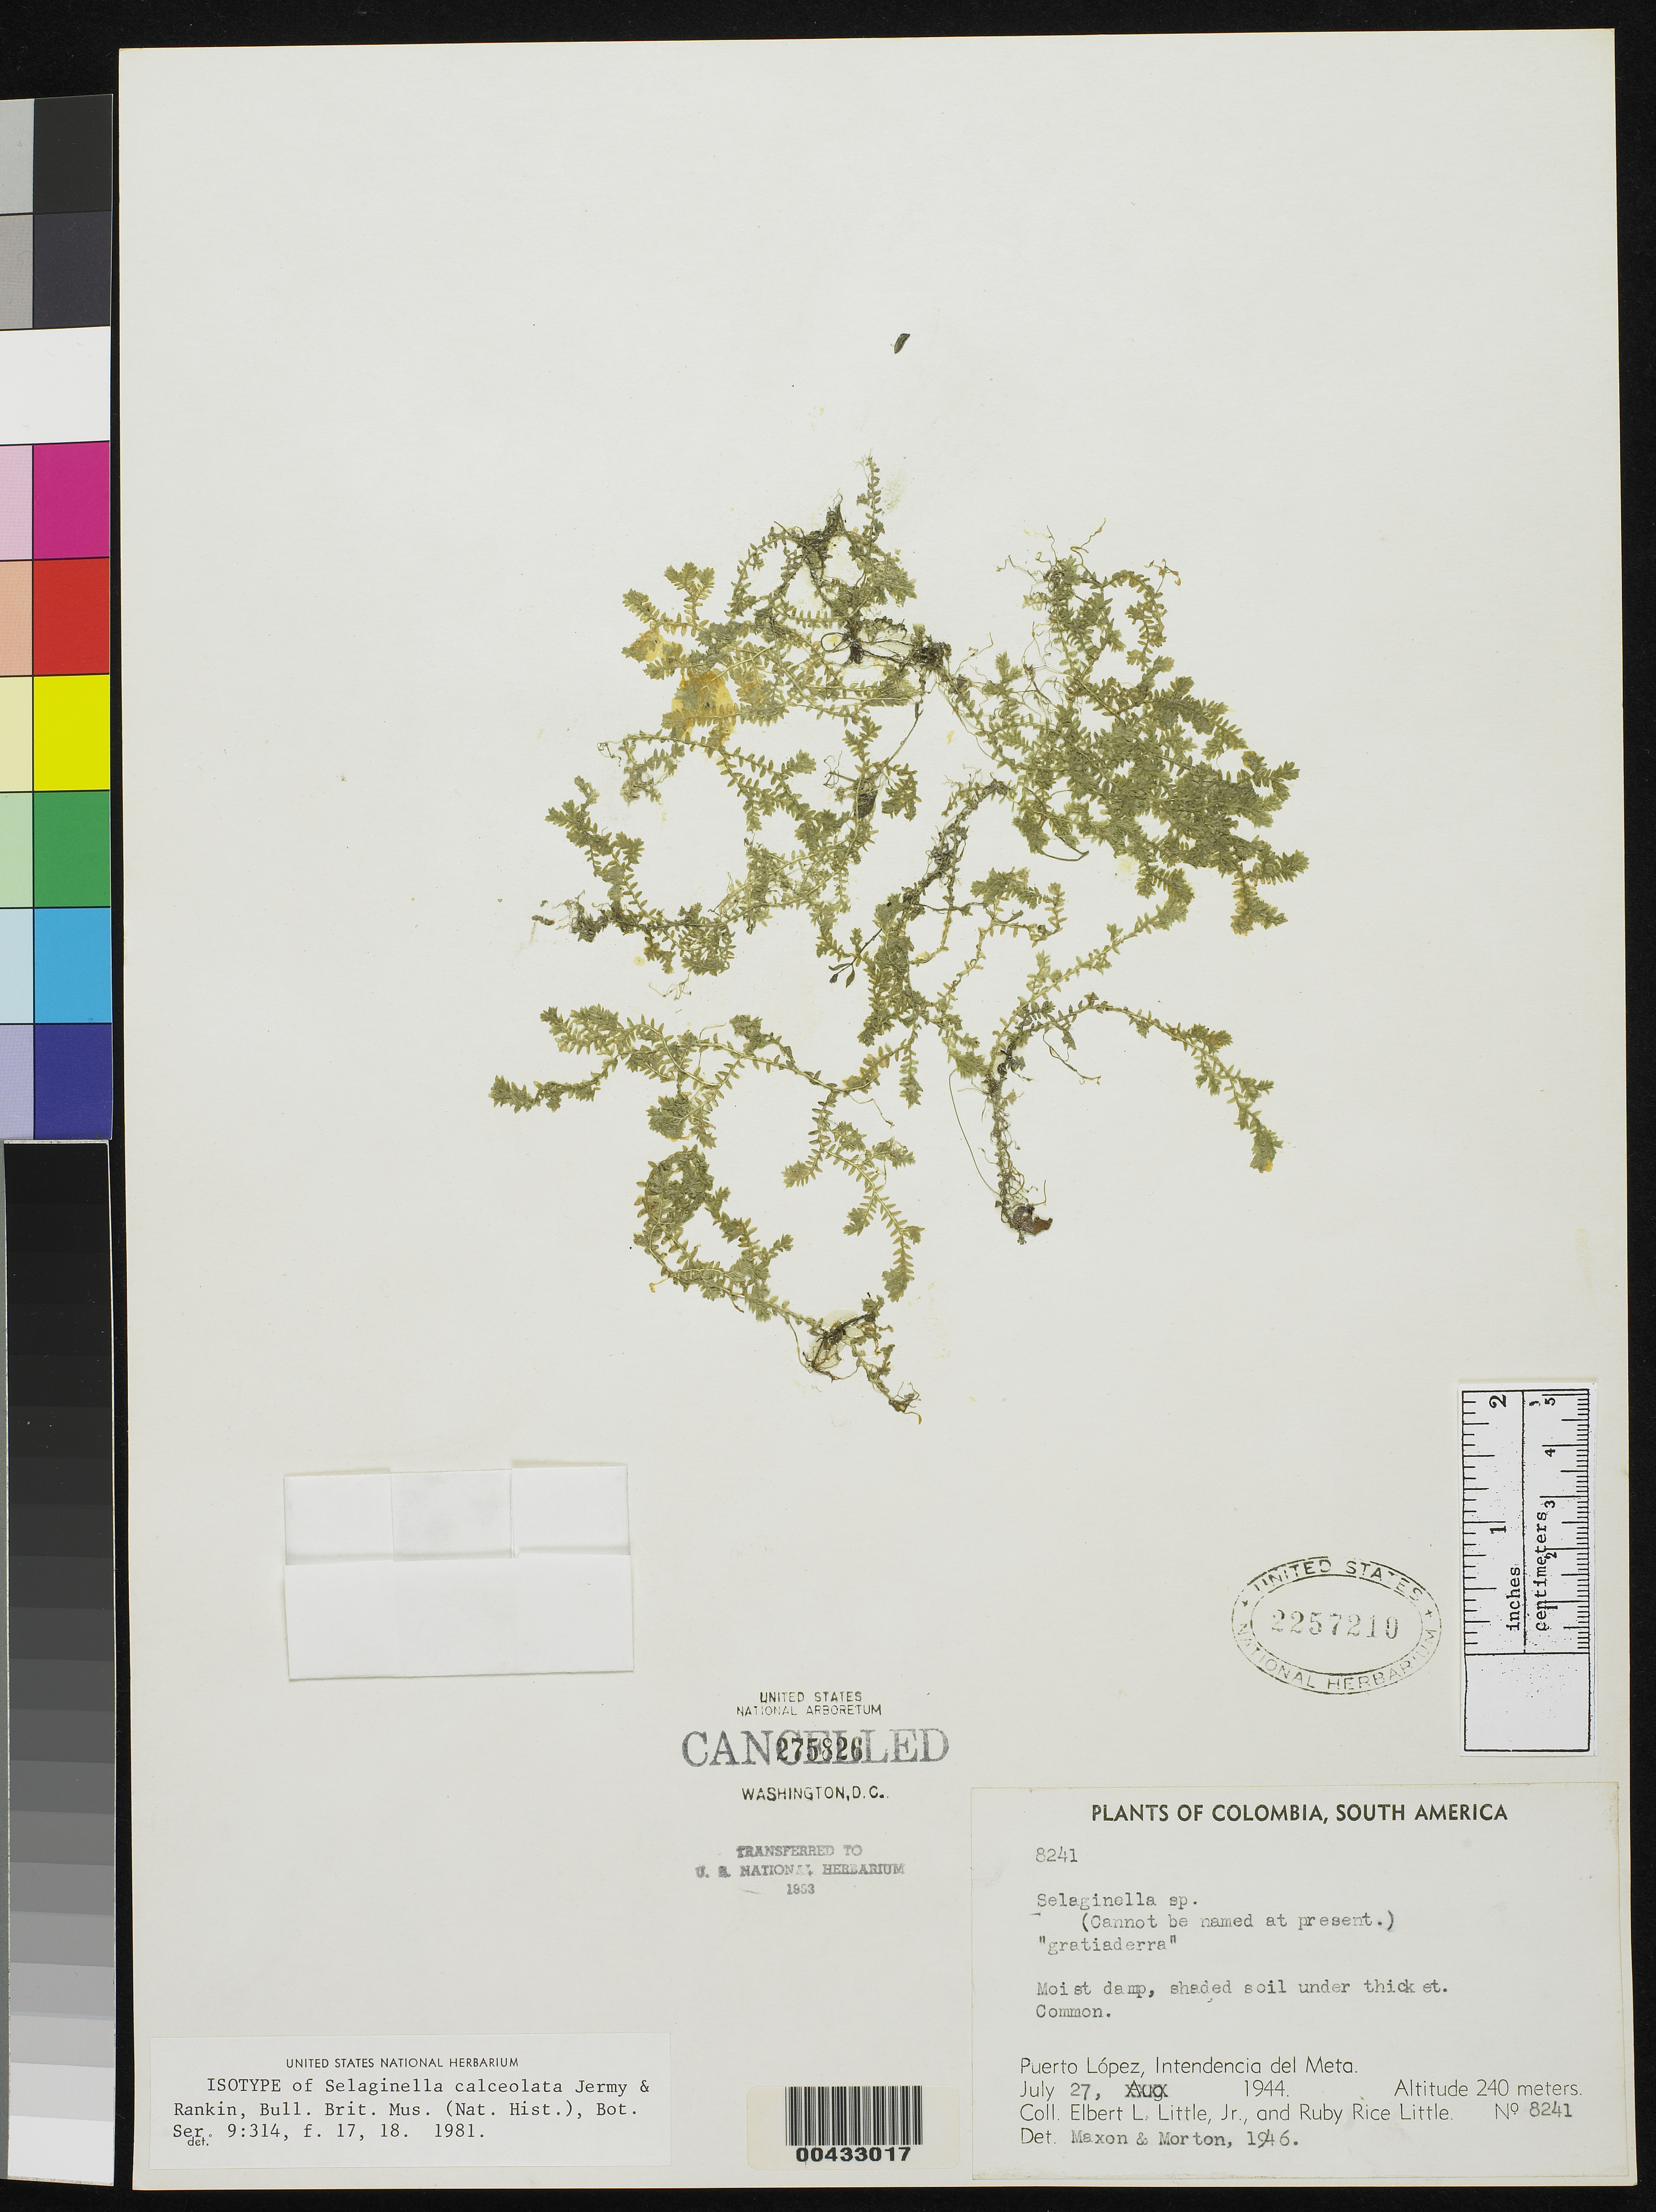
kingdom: Plantae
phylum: Tracheophyta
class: Lycopodiopsida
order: Selaginellales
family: Selaginellaceae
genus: Selaginella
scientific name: Selaginella calceolata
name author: Jermy & J.M. Rankin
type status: Isotype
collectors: E. L. Little & R. R. Little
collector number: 8241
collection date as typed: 27 Jul 1944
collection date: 1944-07-27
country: Colombia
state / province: Meta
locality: Puerto Lopez.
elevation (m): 240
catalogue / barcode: US 2257210